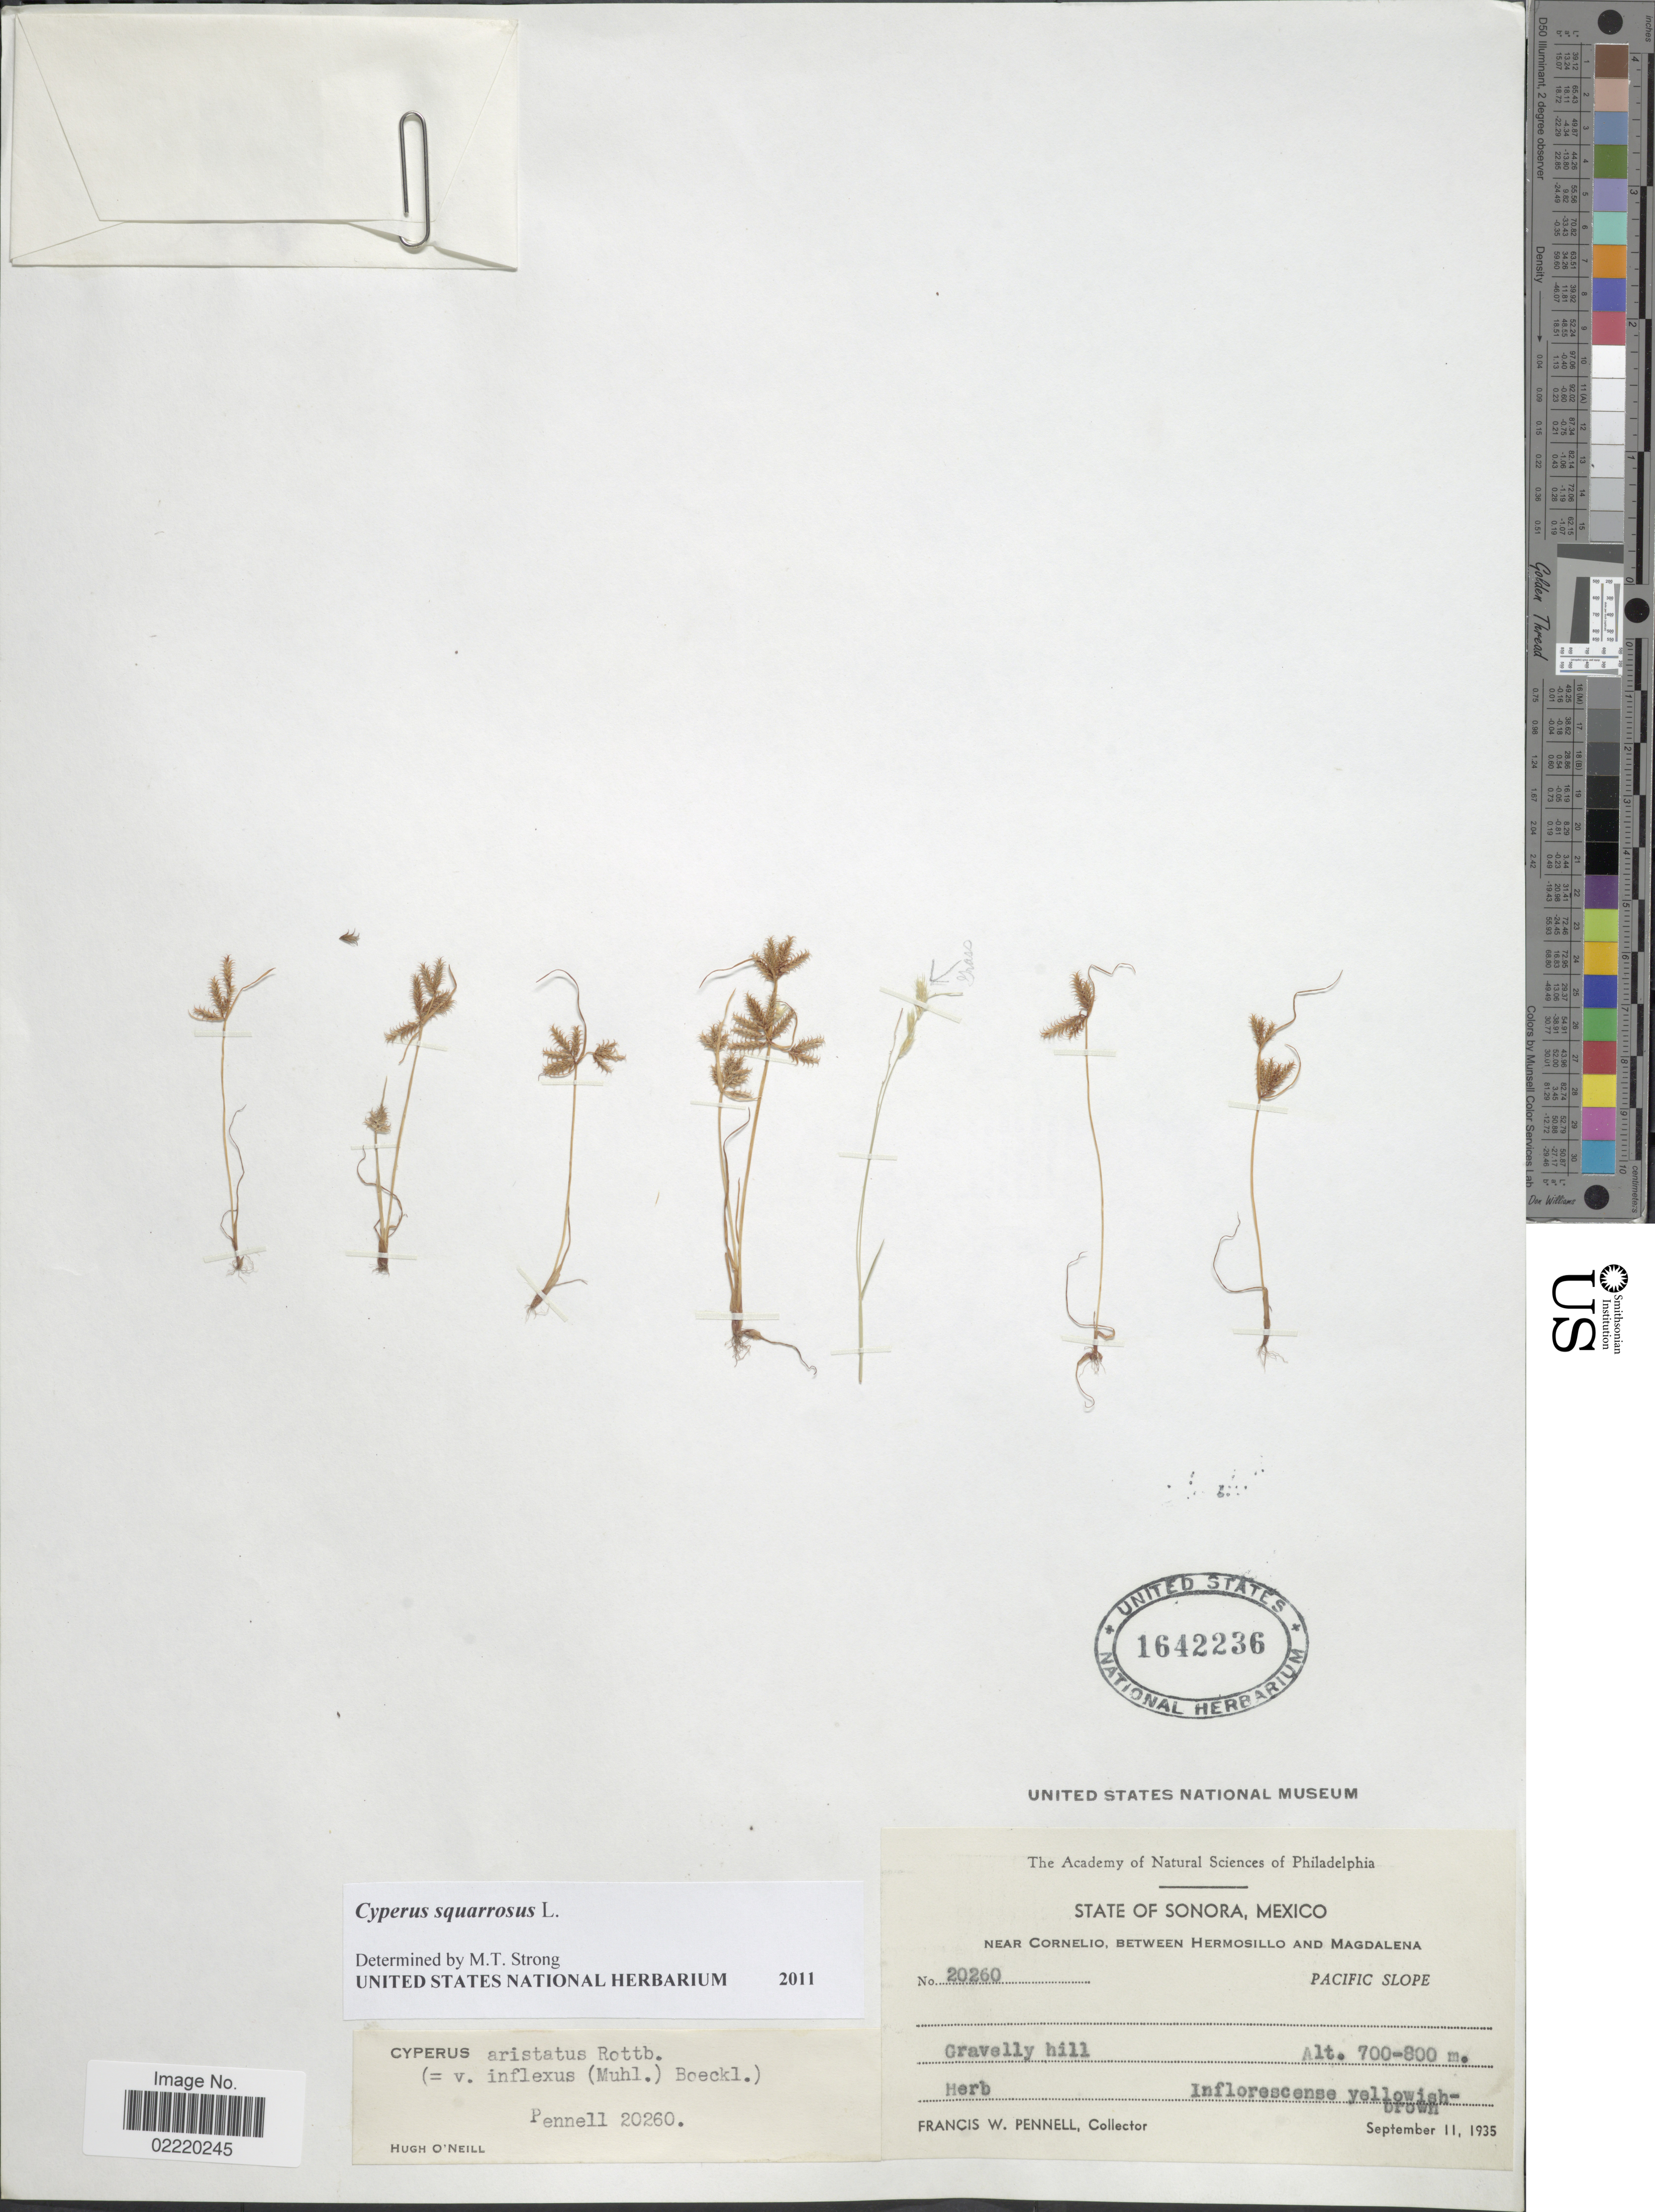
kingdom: Plantae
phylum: Tracheophyta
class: Liliopsida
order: Poales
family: Cyperaceae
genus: Cyperus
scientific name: Cyperus squarrosus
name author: L.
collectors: F. W. Pennell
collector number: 20260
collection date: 1935-09-11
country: Mexico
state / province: Sonora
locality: Near Cornelio, between Hermosillo and Magdalena, Pacific Slope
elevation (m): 700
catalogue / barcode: US 1642236